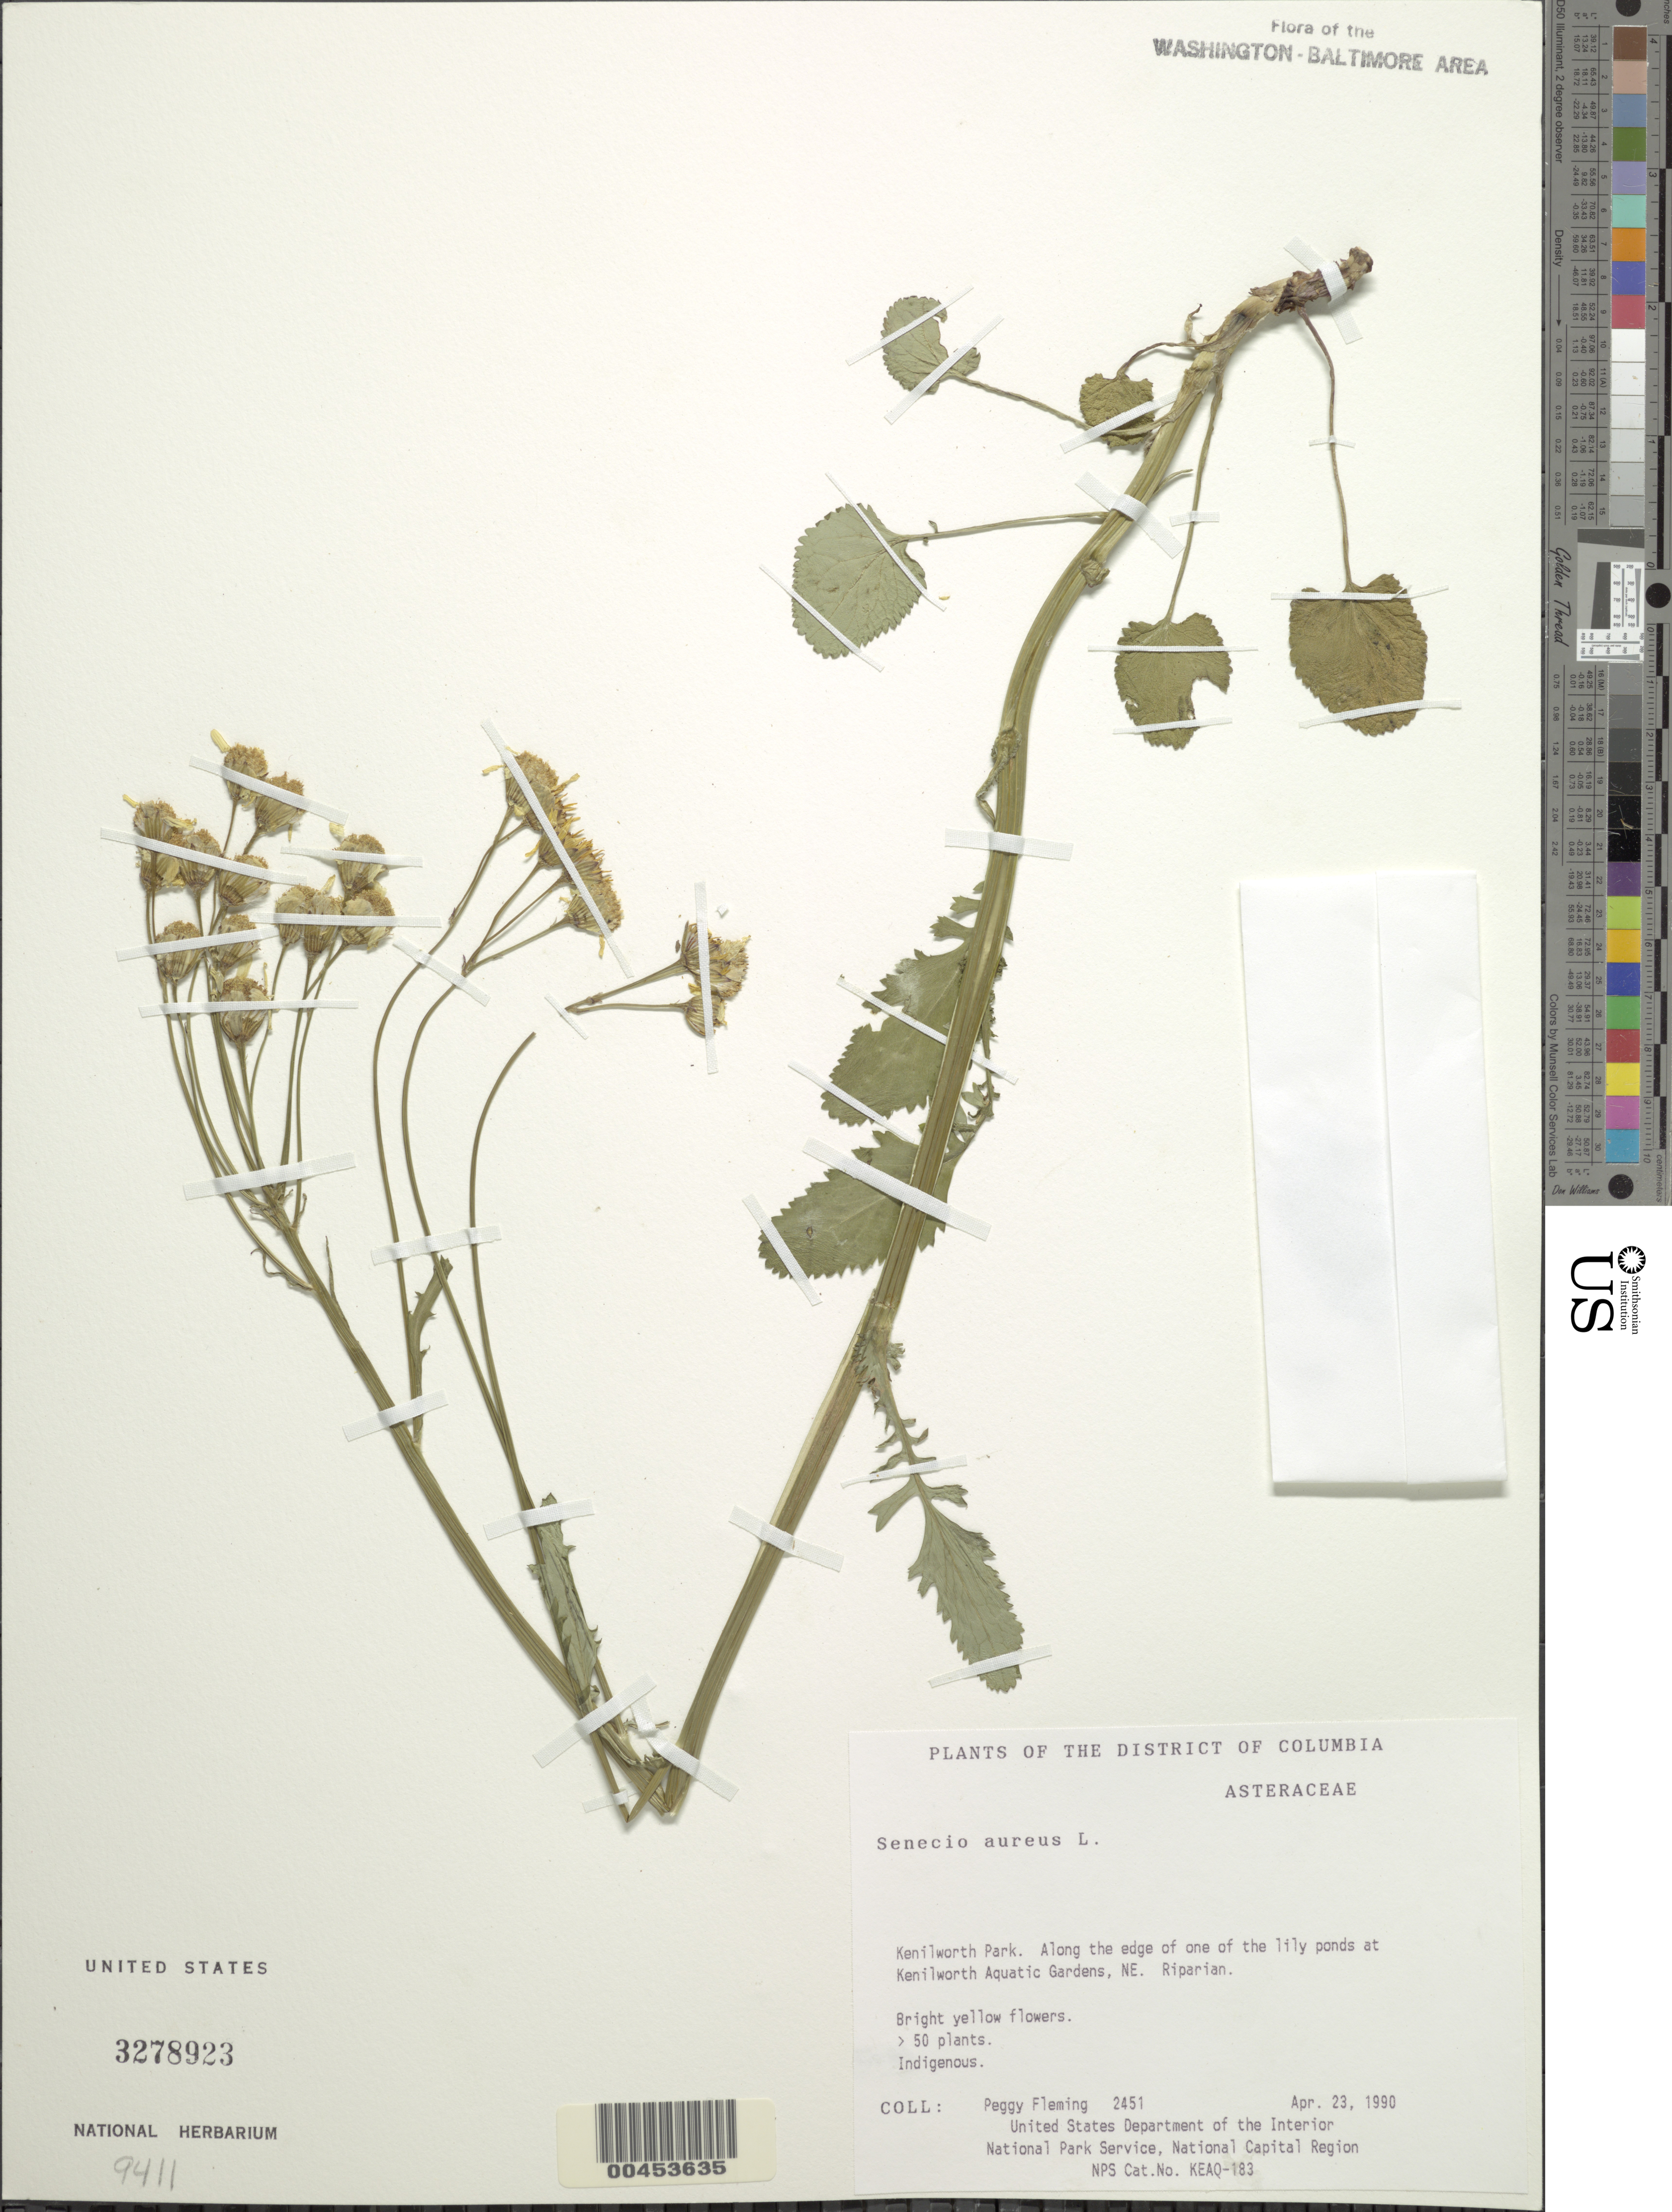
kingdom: Plantae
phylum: Tracheophyta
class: Magnoliopsida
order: Asterales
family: Asteraceae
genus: Packera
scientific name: Packera aurea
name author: (L.) Á. Löve & D. Löve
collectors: P. Fleming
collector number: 2451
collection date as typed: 23 Apr 1990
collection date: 1990-04-23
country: United States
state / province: District of Columbia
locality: Kenilworth Park, along the edge of a lily pond in Aquatic Gardens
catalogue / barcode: US 3278923